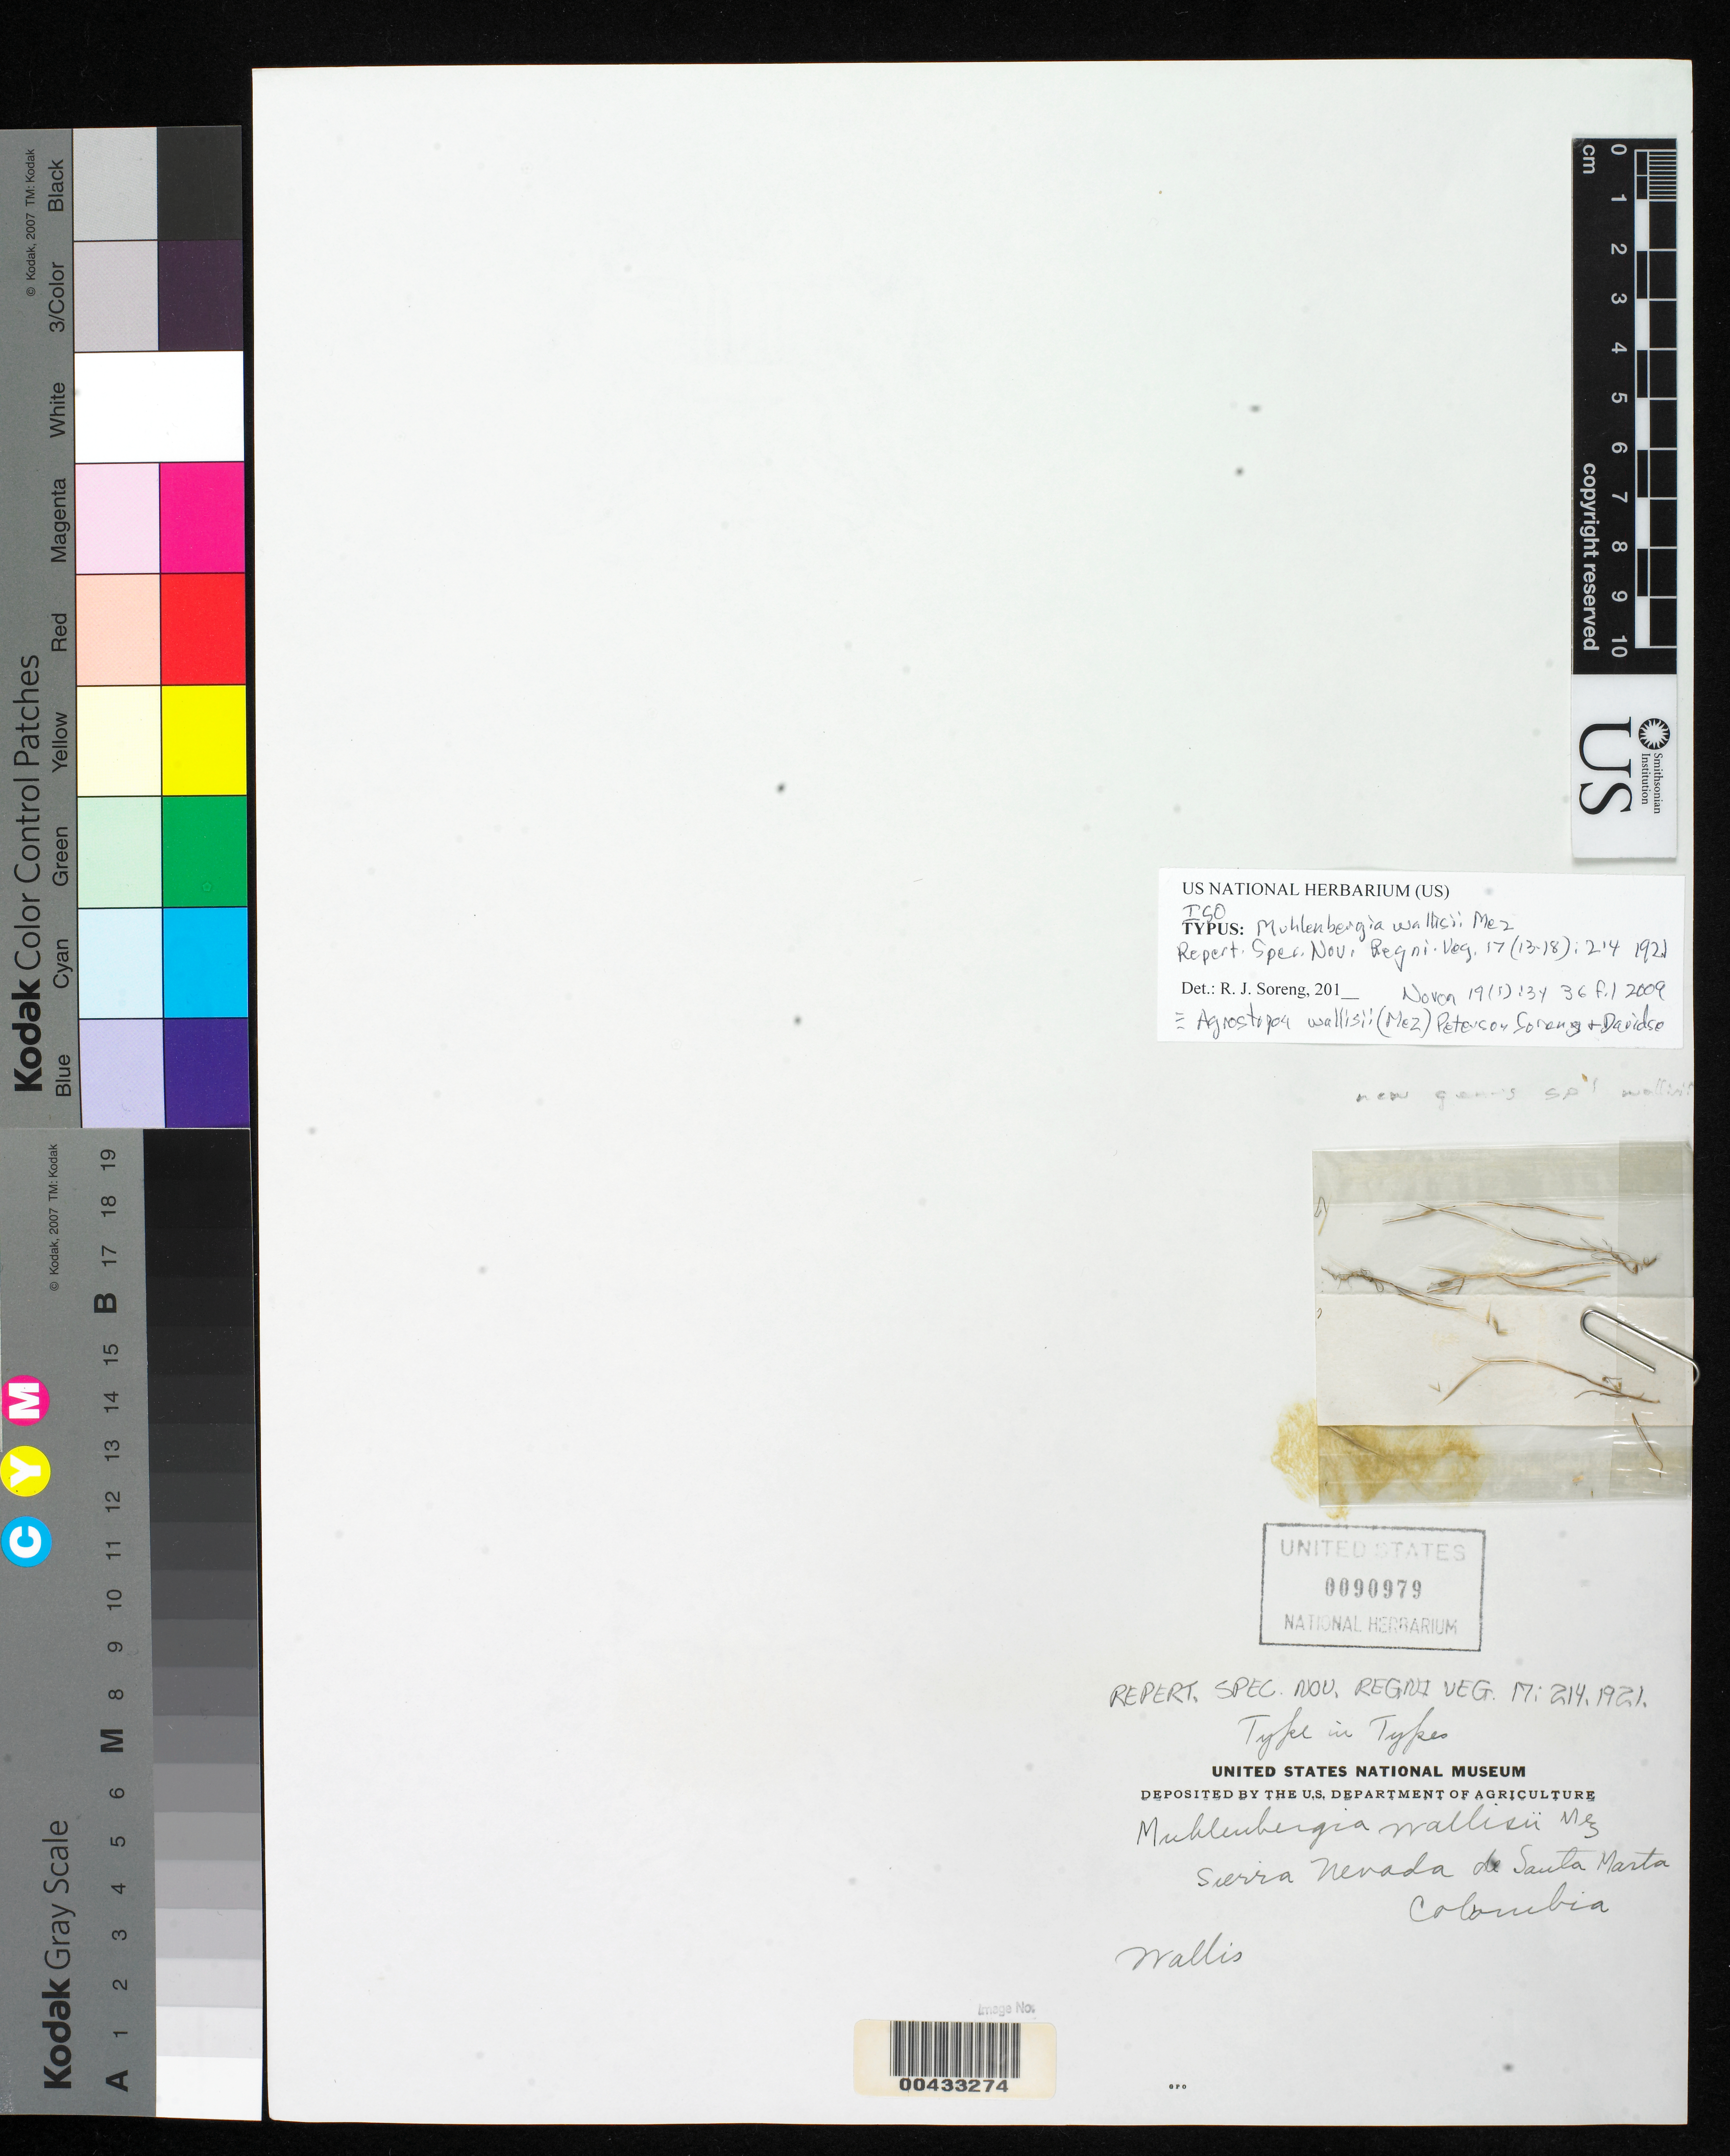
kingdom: Plantae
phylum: Tracheophyta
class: Liliopsida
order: Poales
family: Poaceae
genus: Muhlenbergia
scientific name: Muhlenbergia wallisii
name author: Mez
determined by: Soreng, Robert J., Research Associate (BOT), Smithsonian Institution - National Museum of Natural History (UNITED STATES)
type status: Isolectotype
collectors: G. Wallis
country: Colombia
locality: Sierra Nevada de Santa Marta.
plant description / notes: Fragmentary material of type specimen [ex herb. Berlin?]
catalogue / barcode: US 90979